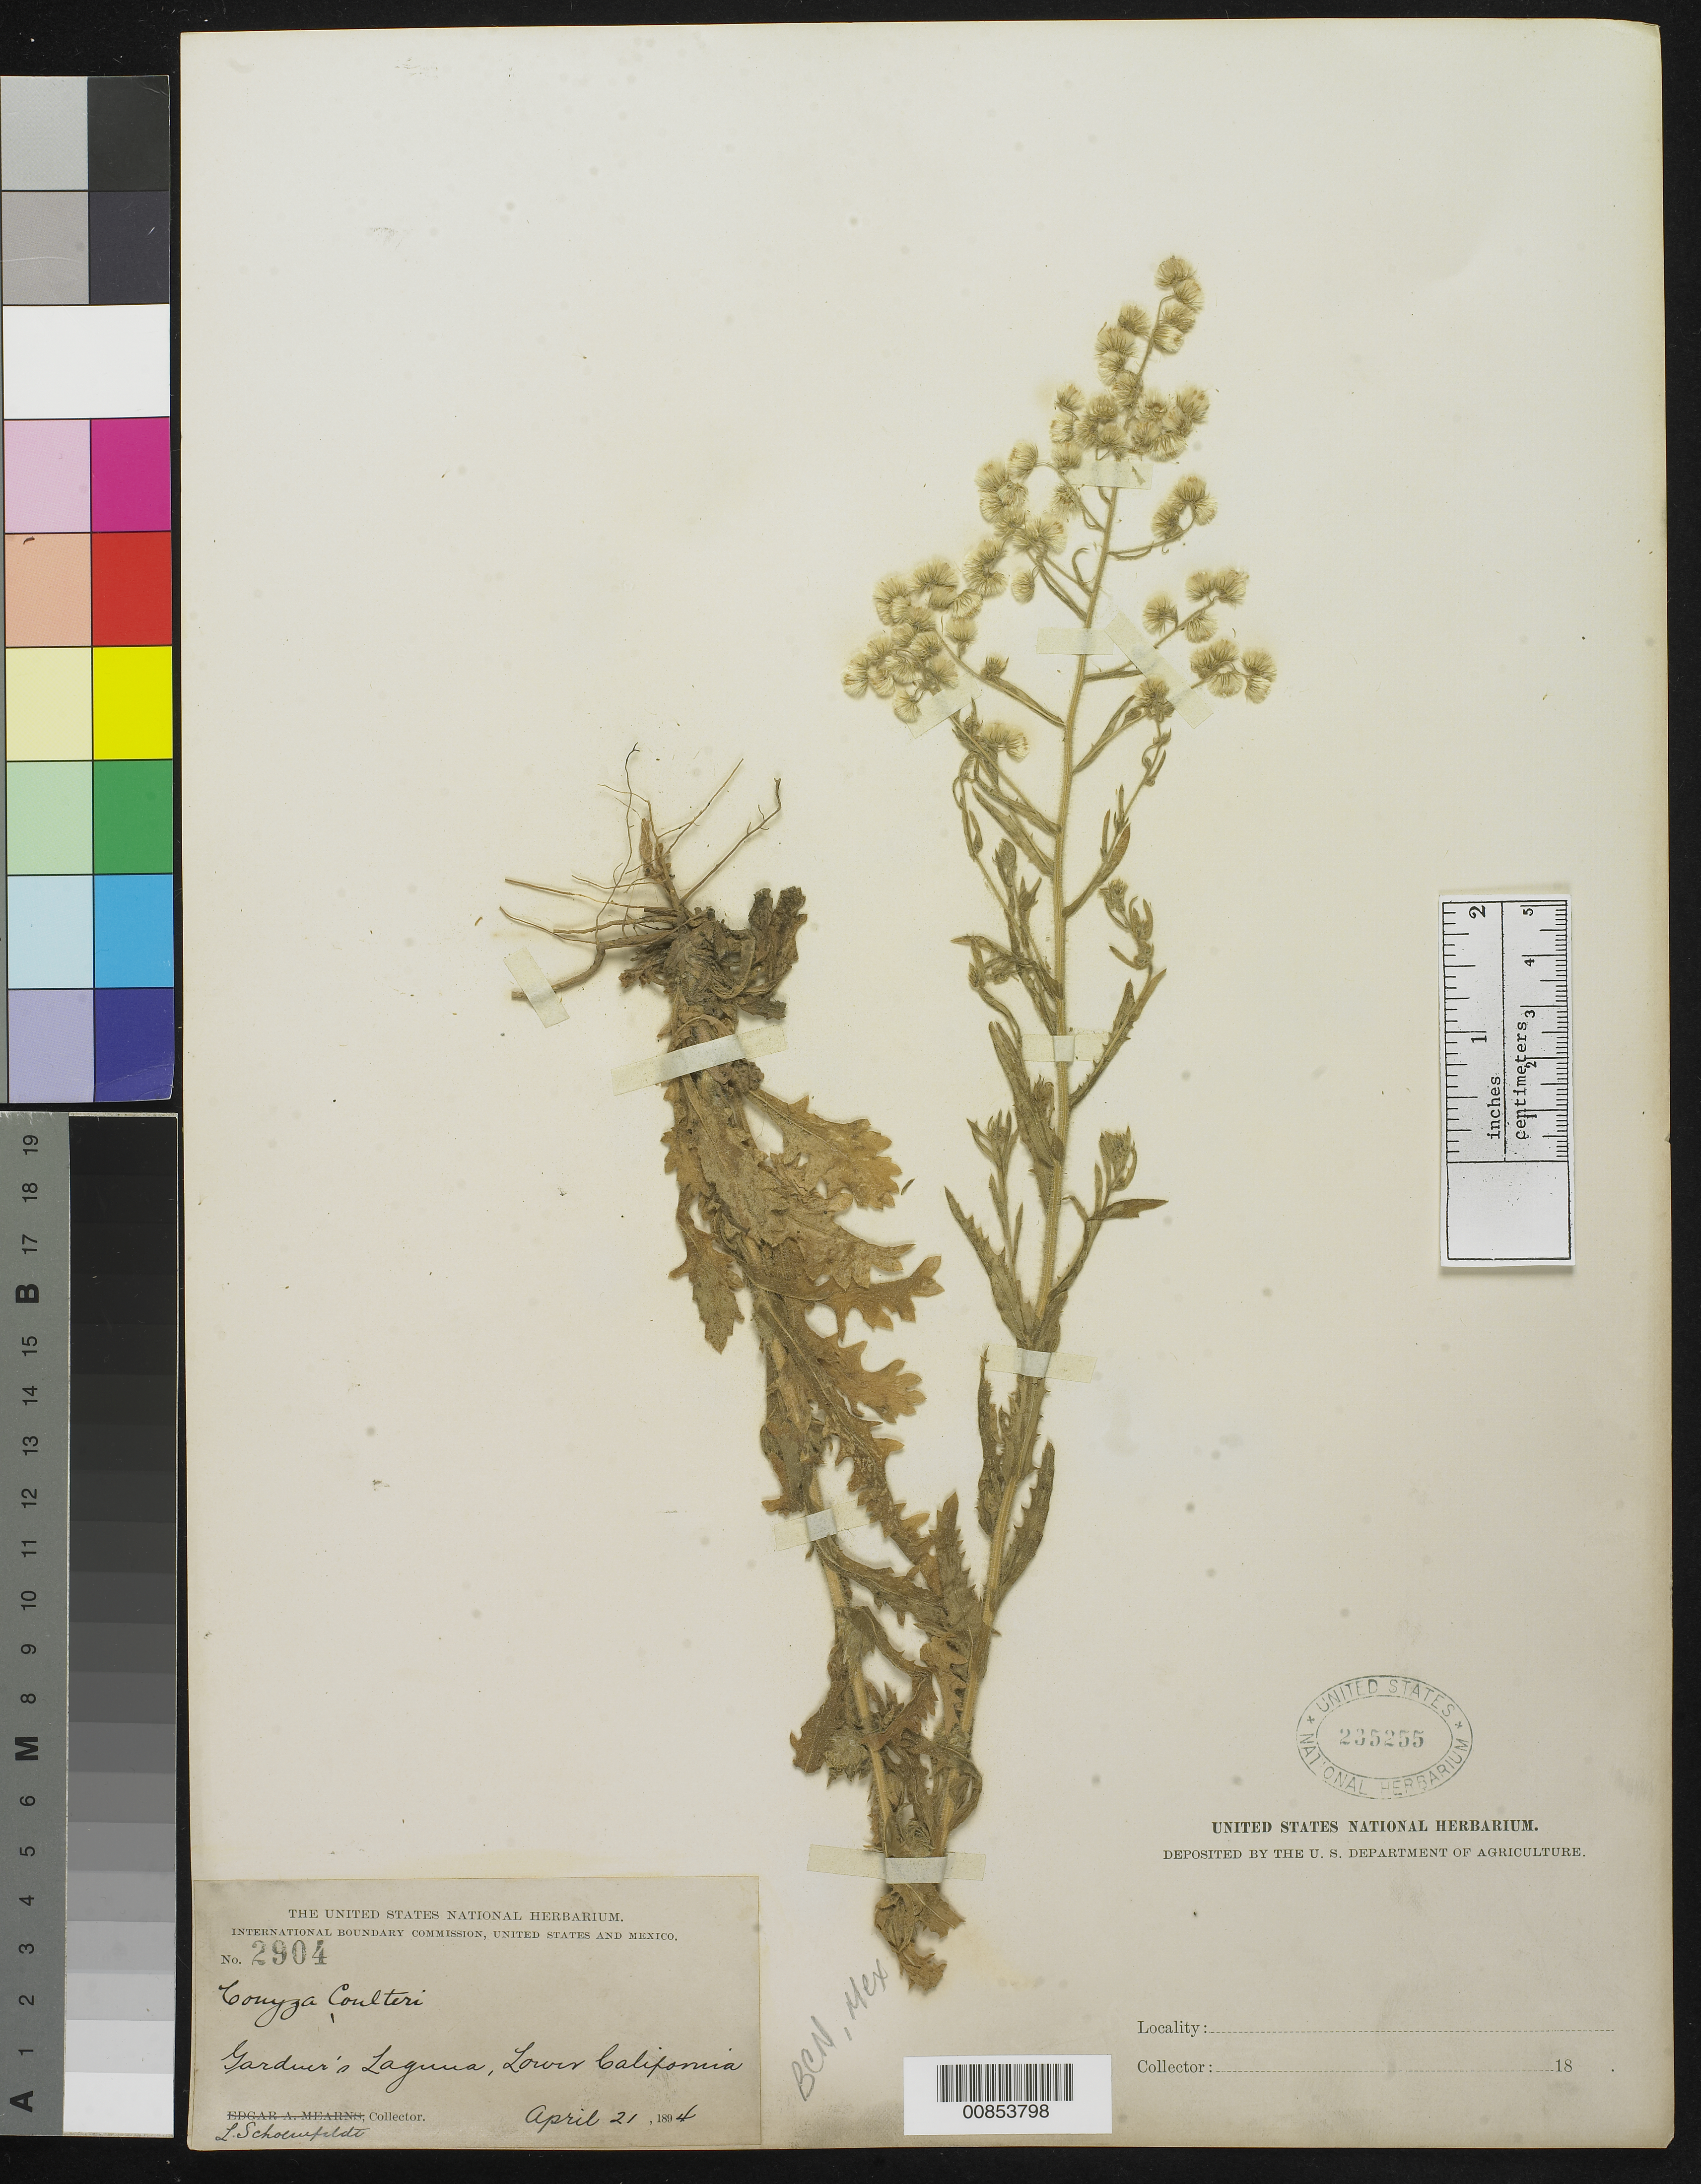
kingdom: Plantae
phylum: Tracheophyta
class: Magnoliopsida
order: Asterales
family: Asteraceae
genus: Conyza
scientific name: Conyza coulteri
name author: A. Gray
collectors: L. Schoenfeldt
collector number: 2904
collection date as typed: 21 Apr 1894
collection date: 1894-04-21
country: Mexico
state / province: Baja California Norte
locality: Gardner's Laguna, Baja California.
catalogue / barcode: US 235255